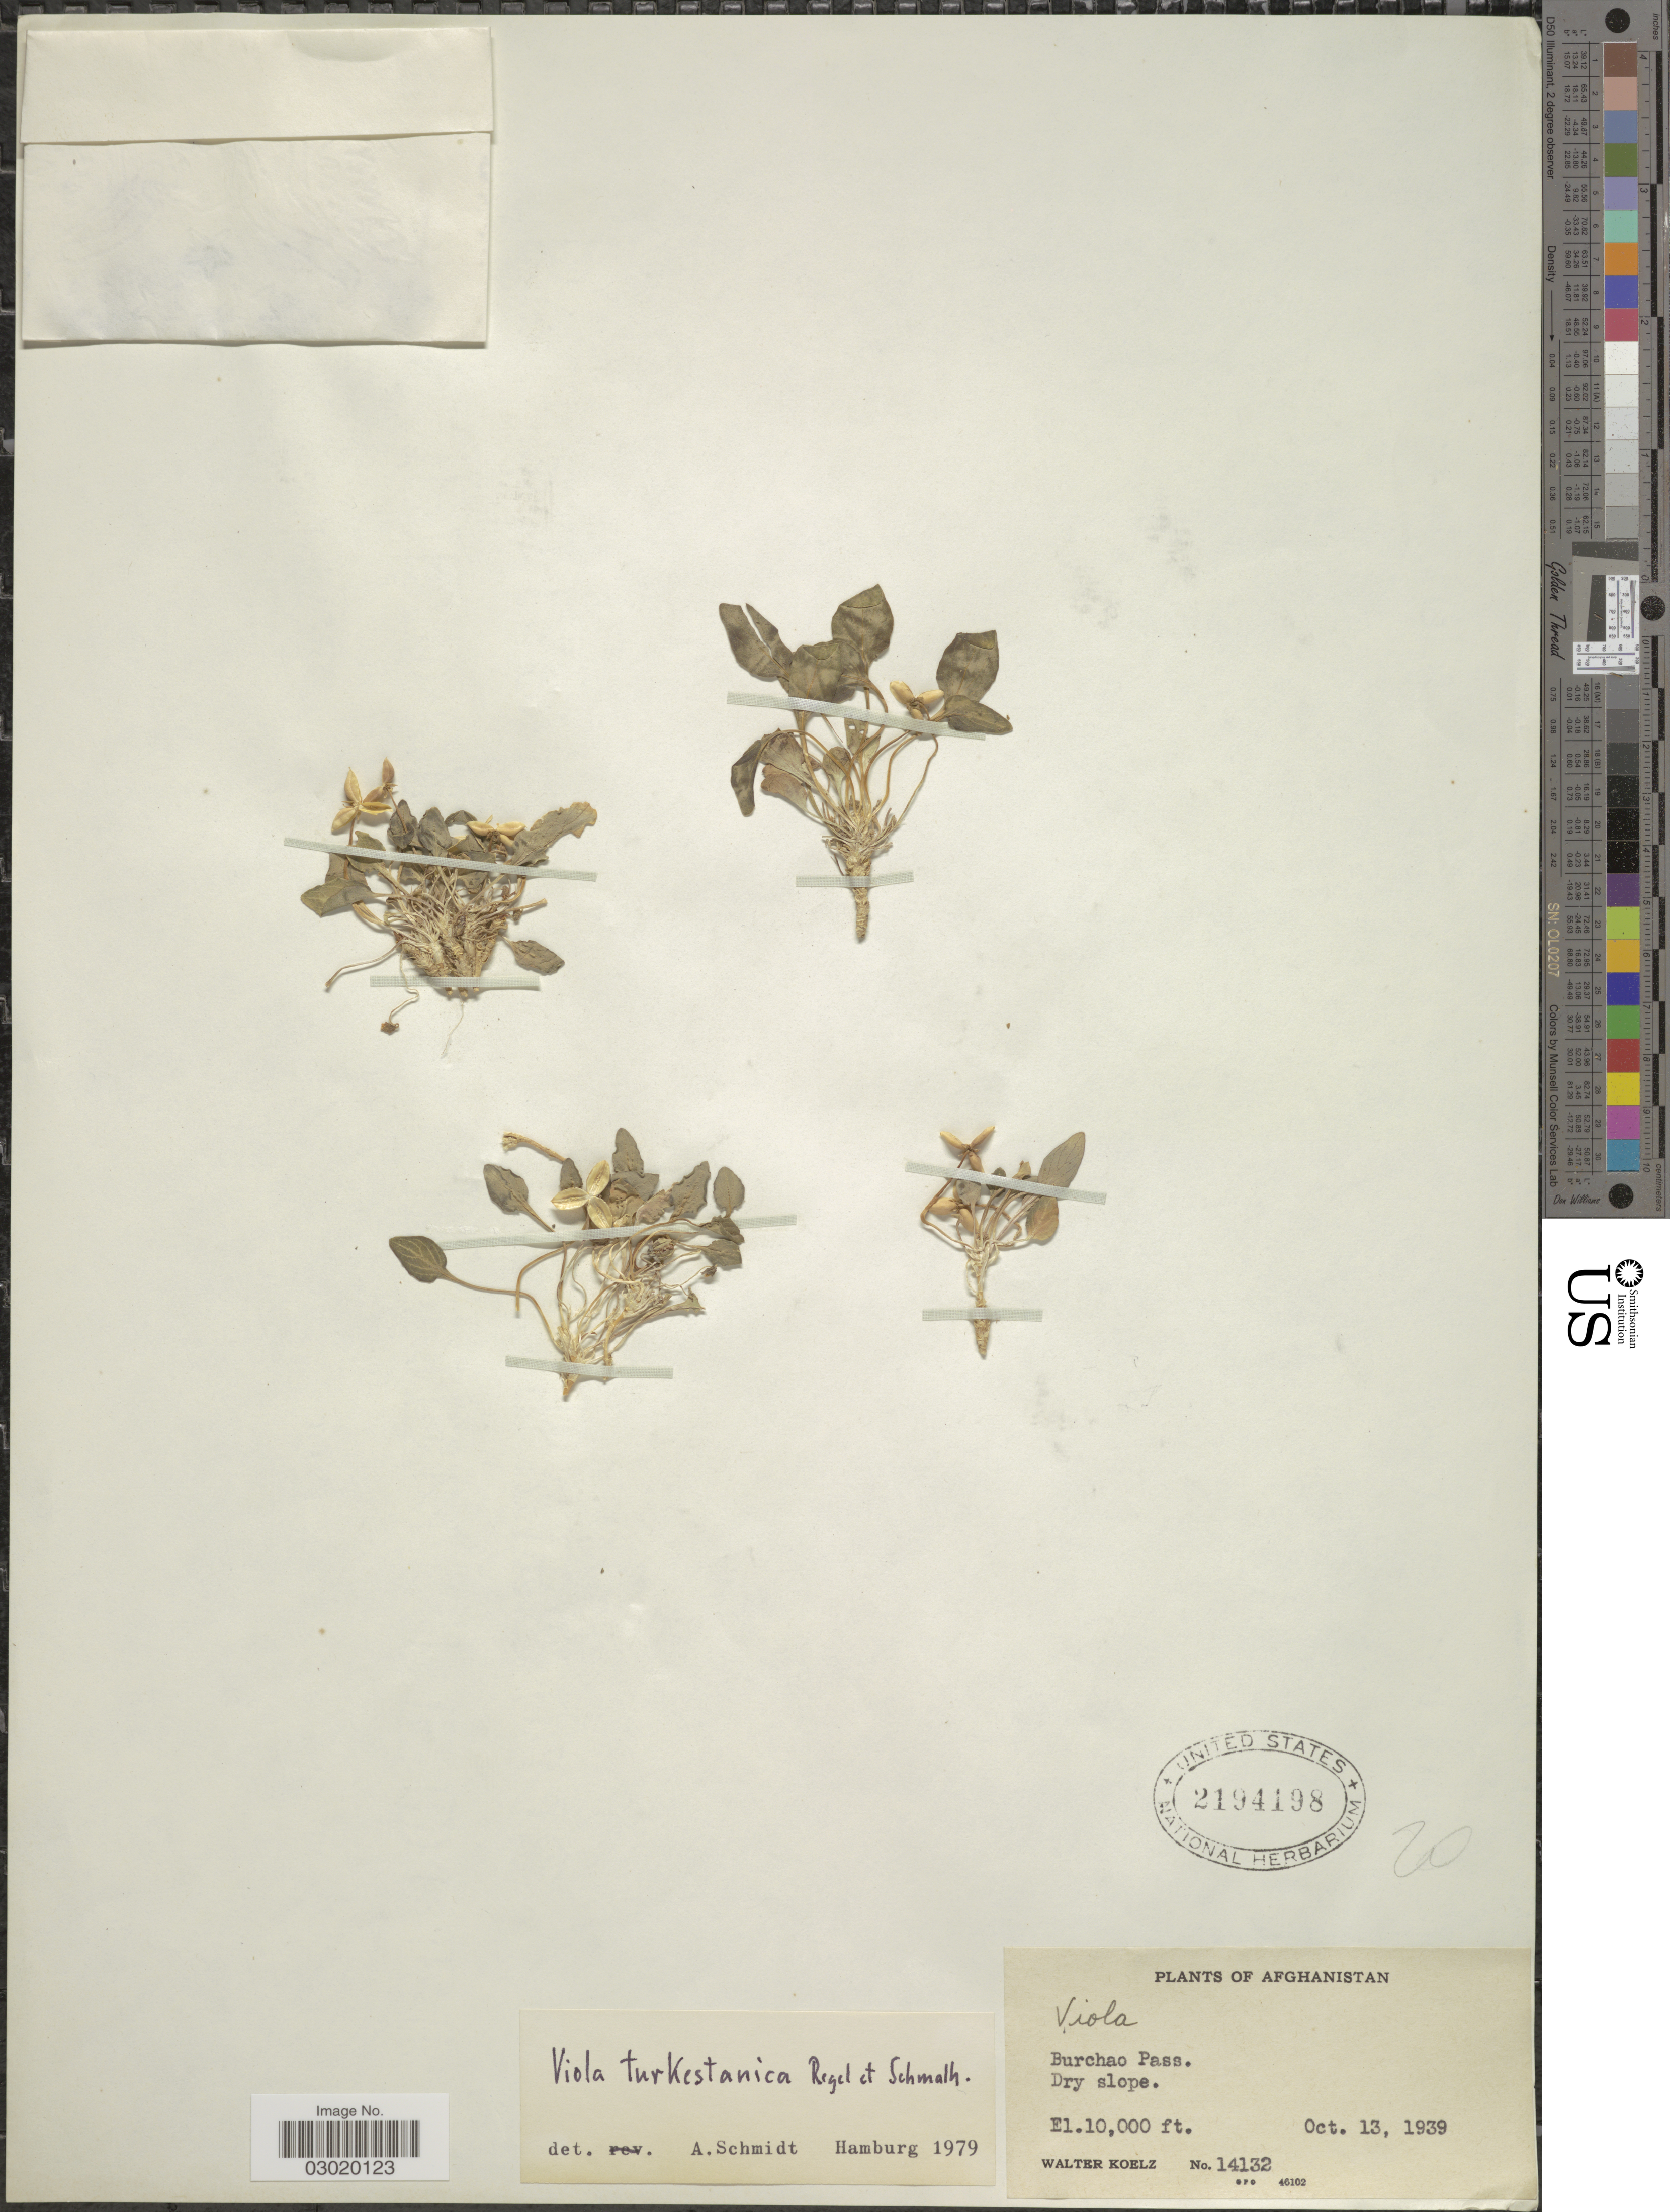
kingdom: Plantae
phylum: Tracheophyta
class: Magnoliopsida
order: Malpighiales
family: Violaceae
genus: Viola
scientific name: Viola turkestanica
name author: Regel & Schmalh.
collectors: W. N. Koelz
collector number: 14132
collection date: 1939-10-13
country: Afghanistan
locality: Burchao Pass.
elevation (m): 3048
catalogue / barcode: US 2194198